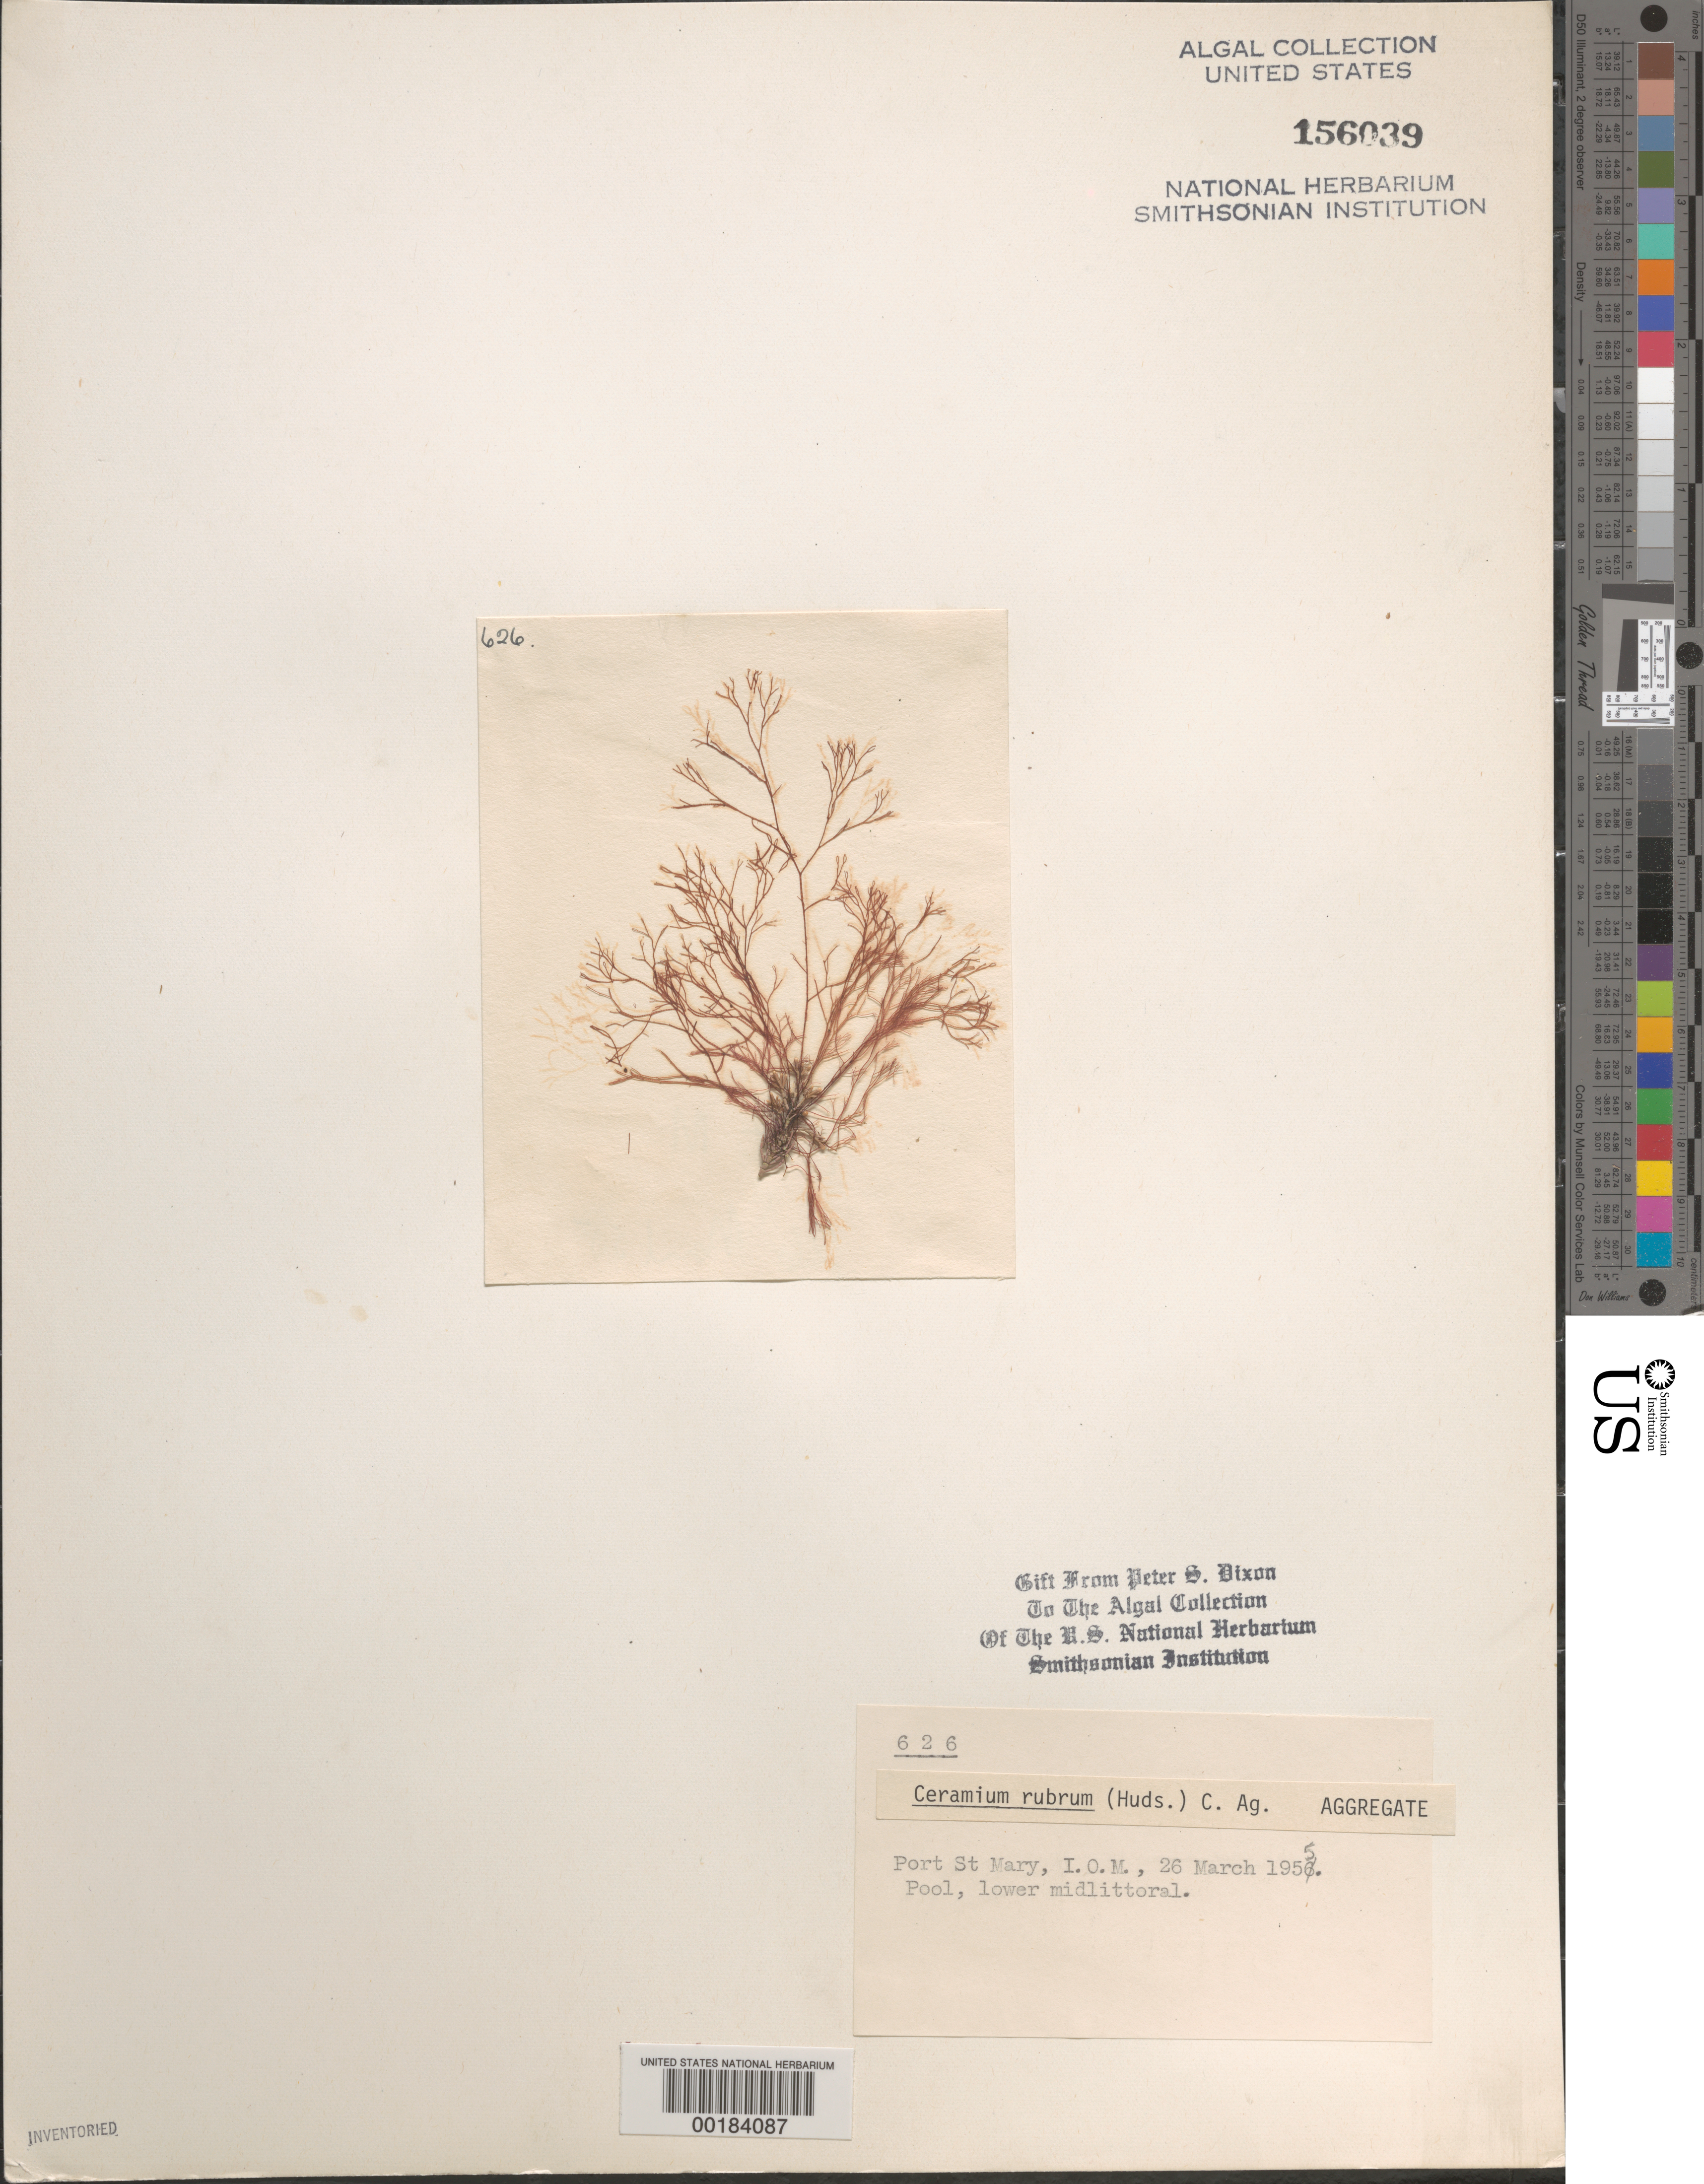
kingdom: Plantae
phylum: Rhodophyta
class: Florideophyceae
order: Ceramiales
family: Ceramiaceae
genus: Ceramium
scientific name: Ceramium rubrum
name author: C. Agardh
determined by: Dixon, P. S.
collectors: P. S. Dixon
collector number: PSD 626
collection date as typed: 26 Mar 1955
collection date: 1955-03-26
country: United Kingdom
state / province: England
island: Isle of Man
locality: Port St. Mary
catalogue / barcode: US 156039